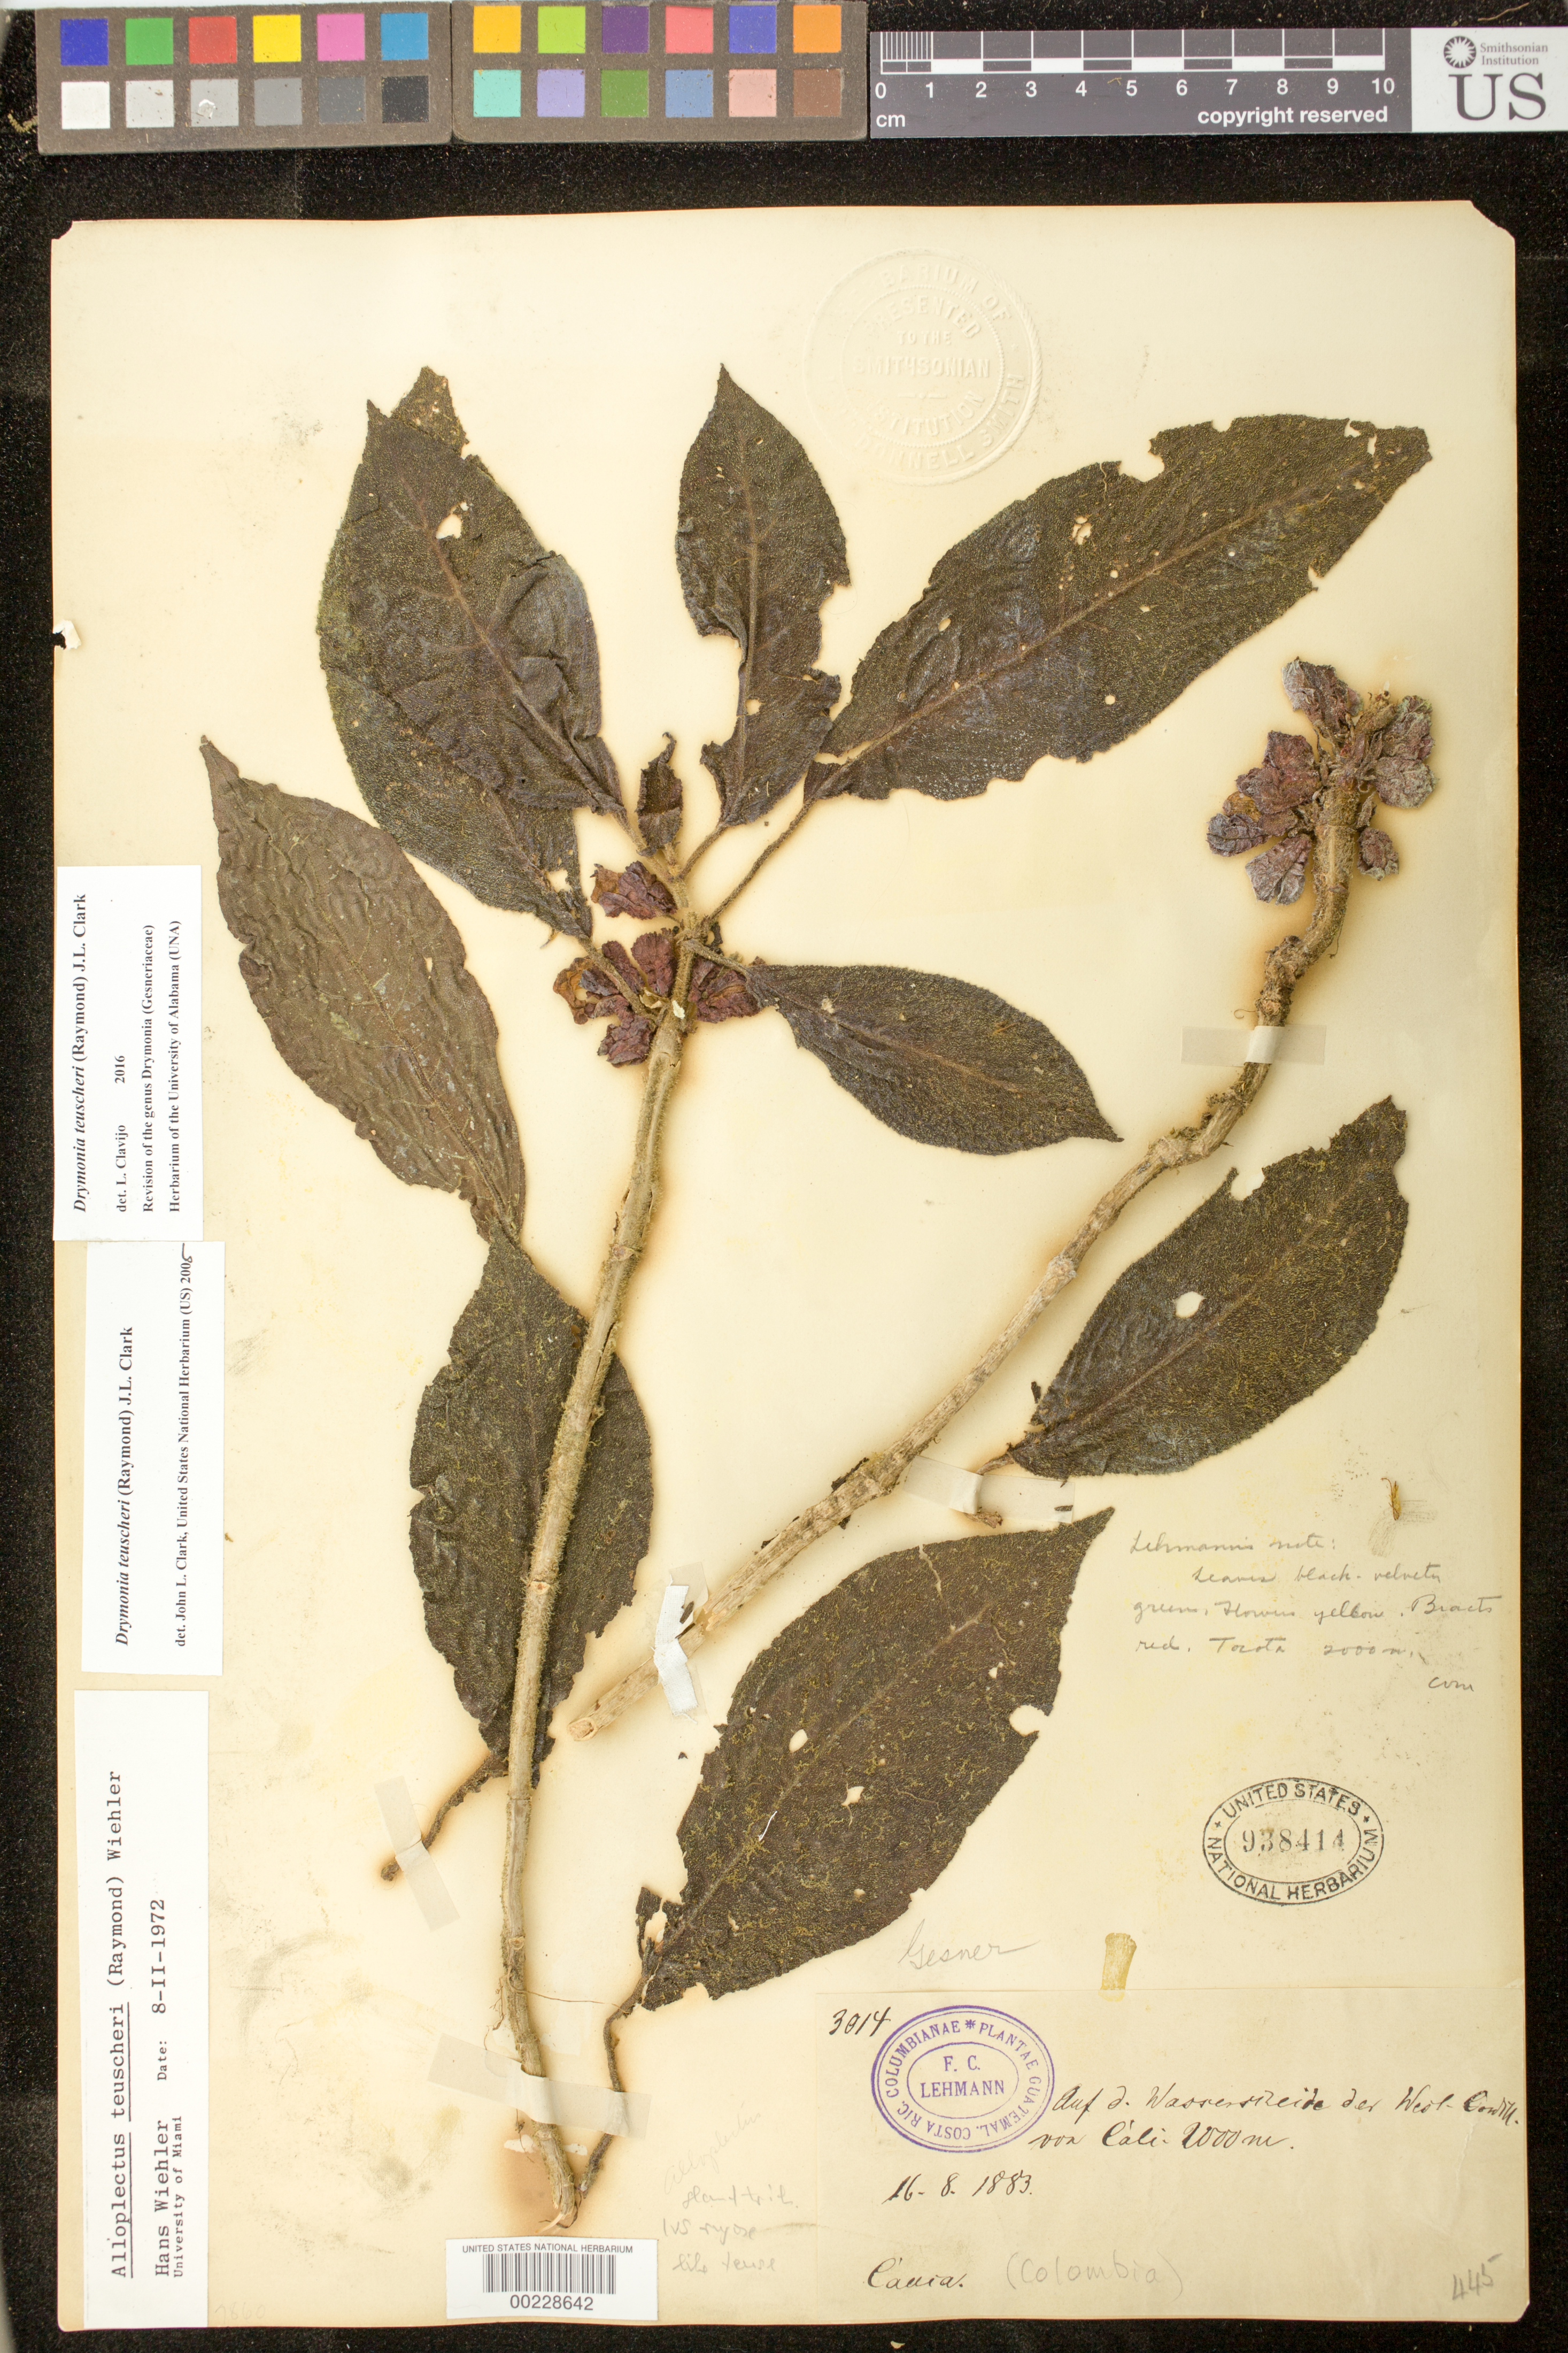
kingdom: Plantae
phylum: Tracheophyta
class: Magnoliopsida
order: Lamiales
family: Gesneriaceae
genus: Drymonia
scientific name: Drymonia teuscheri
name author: (Raymond) J.L. Clark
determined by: Clark, J. L., (SEL), The Marie Selby Botanical Garden (UNITED STATES)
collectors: F. C. Lehmann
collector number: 3014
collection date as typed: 16 Aug 1883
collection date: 1883-08-16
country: Colombia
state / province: Cauca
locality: Western Cordillera, by Cali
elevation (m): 2000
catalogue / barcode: US 938414